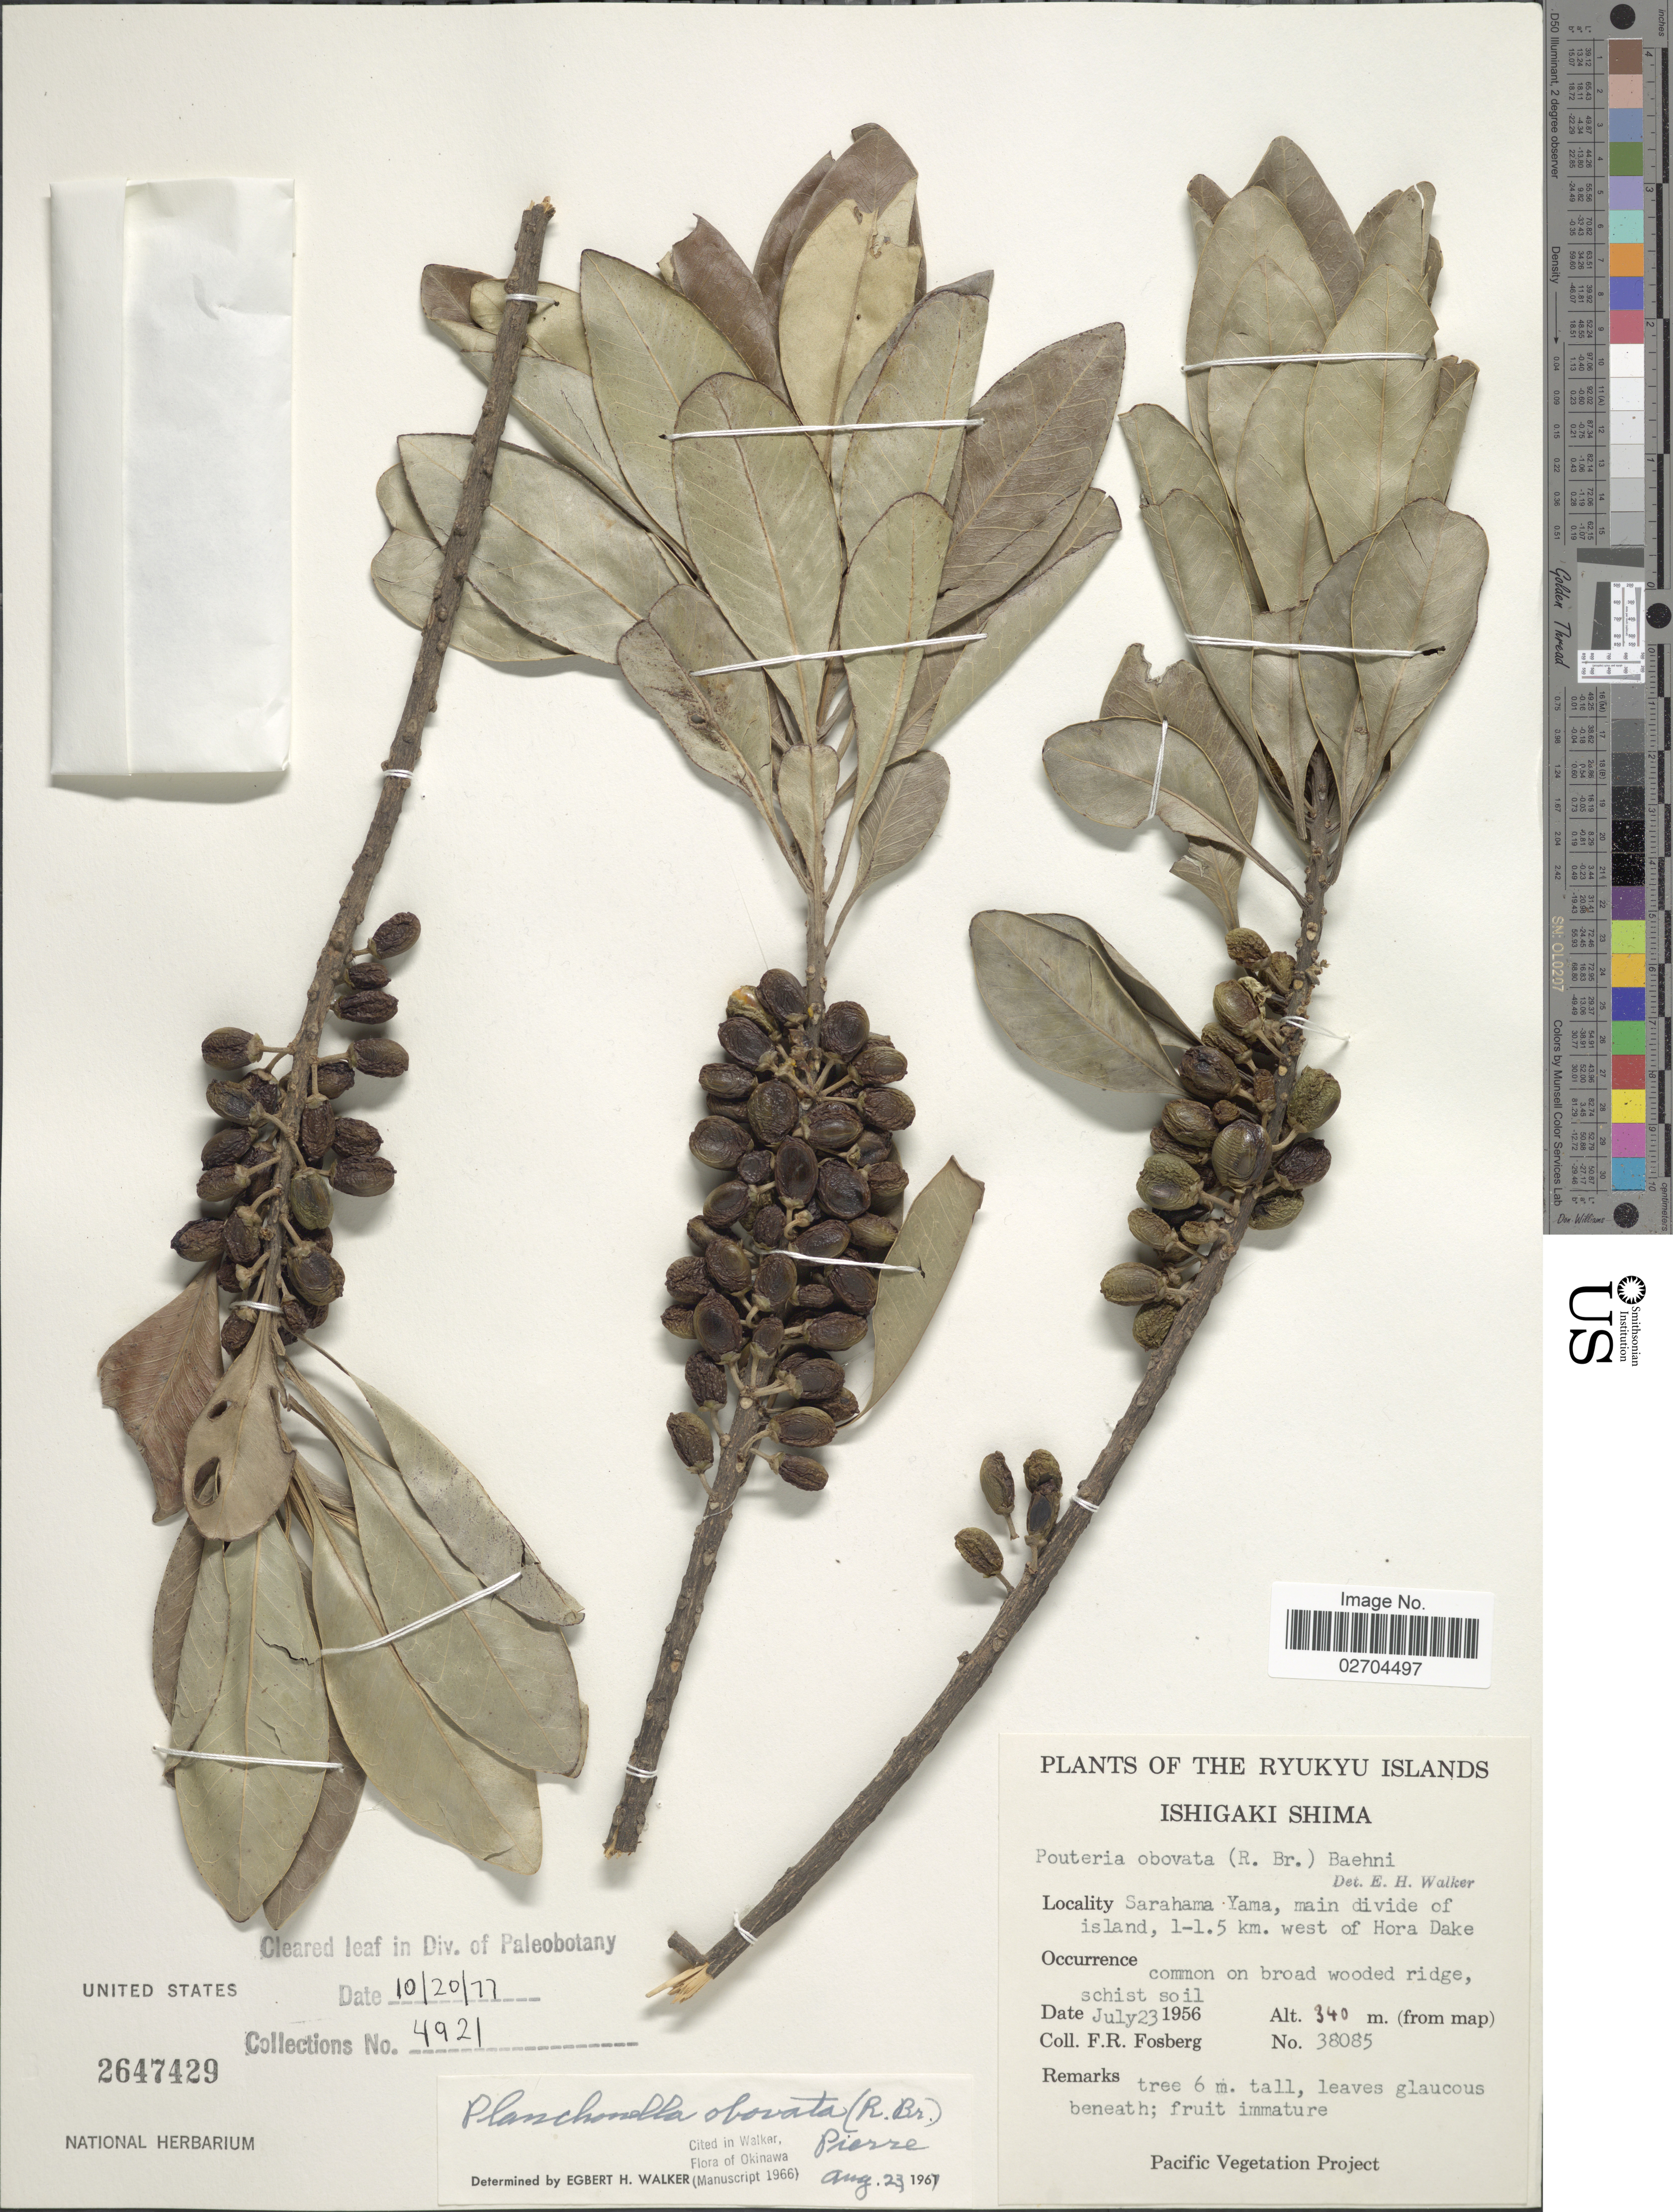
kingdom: Plantae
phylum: Tracheophyta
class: Magnoliopsida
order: Ericales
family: Sapotaceae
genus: Planchonella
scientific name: Planchonella obovata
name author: (R. Br.) Pierre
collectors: F. R. Fosberg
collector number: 38085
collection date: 1956-07-23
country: Japan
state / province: Okinawa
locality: Ryukyu Islands, Ishigaki Shima. Sarahama Yama, main divide of island, 1-1.5 km west of Hora Dake.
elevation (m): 340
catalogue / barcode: US 2647429